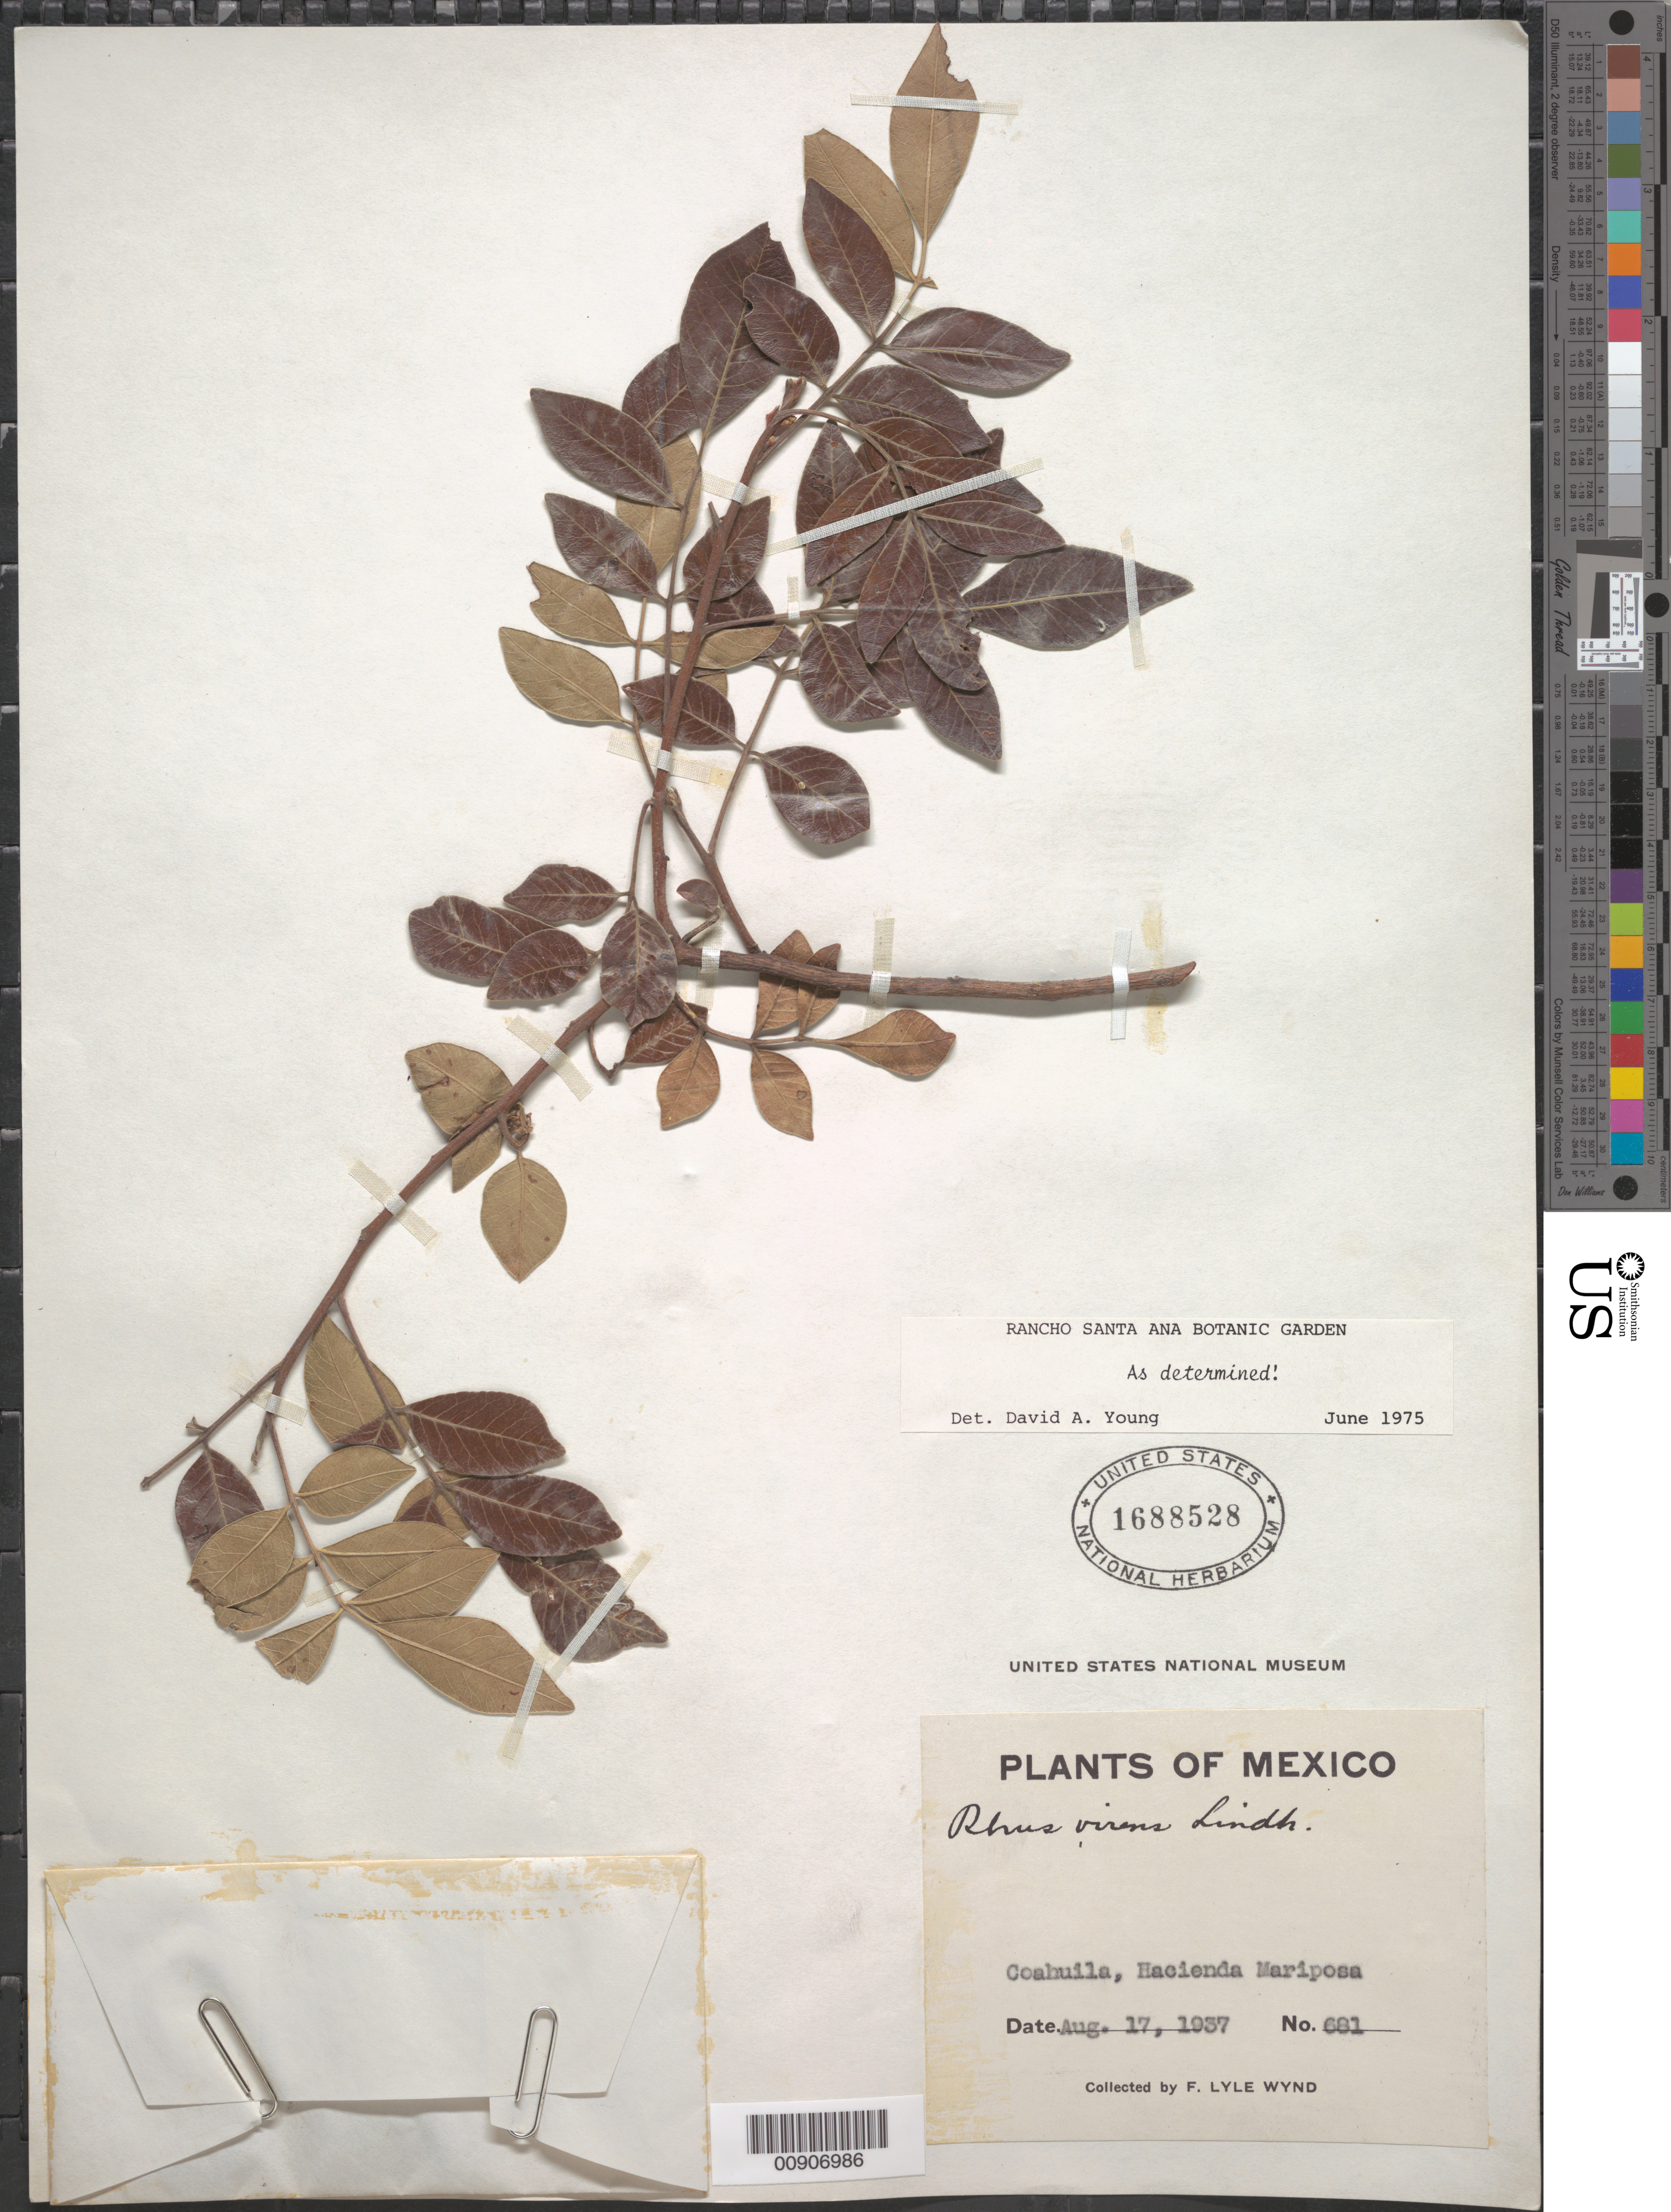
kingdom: Plantae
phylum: Tracheophyta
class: Magnoliopsida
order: Sapindales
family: Anacardiaceae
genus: Rhus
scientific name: Rhus virens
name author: Lindh. ex A. Gray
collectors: F. L. Wynd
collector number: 681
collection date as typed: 17 Aug 1937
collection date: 1937-08-17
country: Mexico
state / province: Coahuila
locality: Coahuila, Hacienda Mariposa.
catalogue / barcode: US 1688528